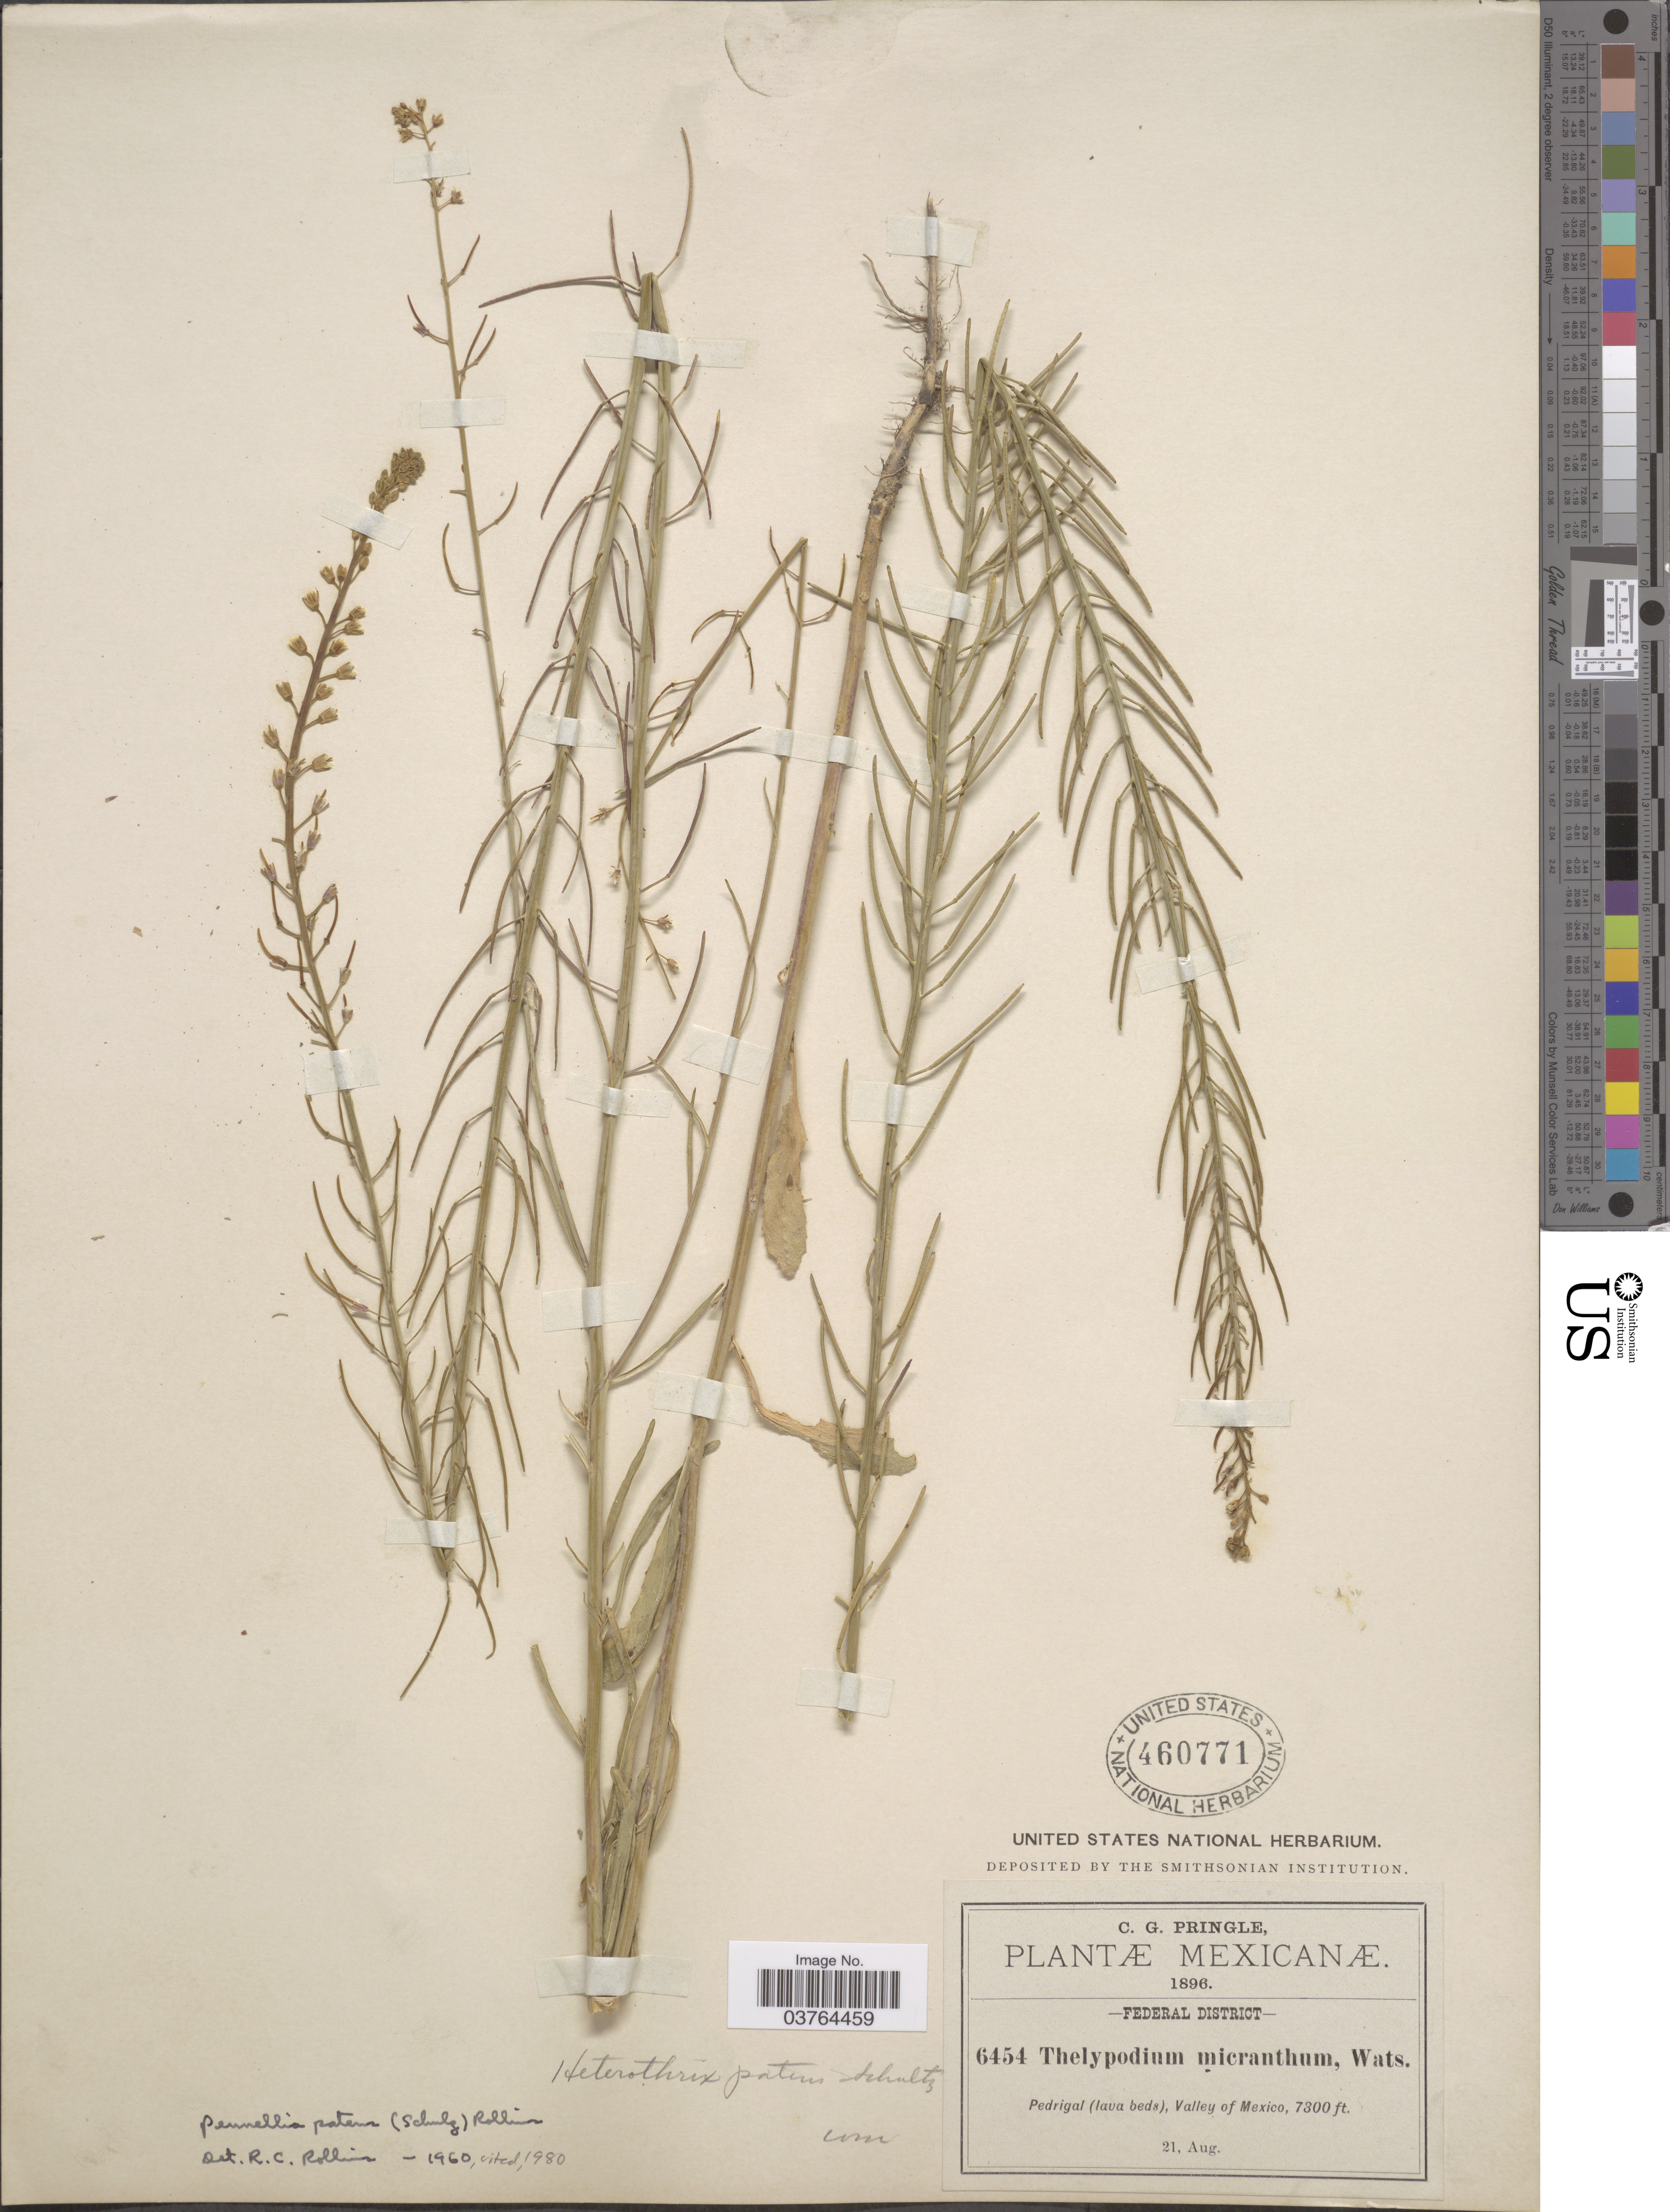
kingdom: Plantae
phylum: Tracheophyta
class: Magnoliopsida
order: Brassicales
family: Brassicaceae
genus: Pennellia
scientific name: Pennellia patens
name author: (O.E. Schulz) Rollins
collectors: C. G. Pringle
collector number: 6454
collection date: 1896-08-21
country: Mexico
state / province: Distrito Federal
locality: Pedrigal (lava beds), Valley of Mexico.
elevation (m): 2225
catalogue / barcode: US 460771